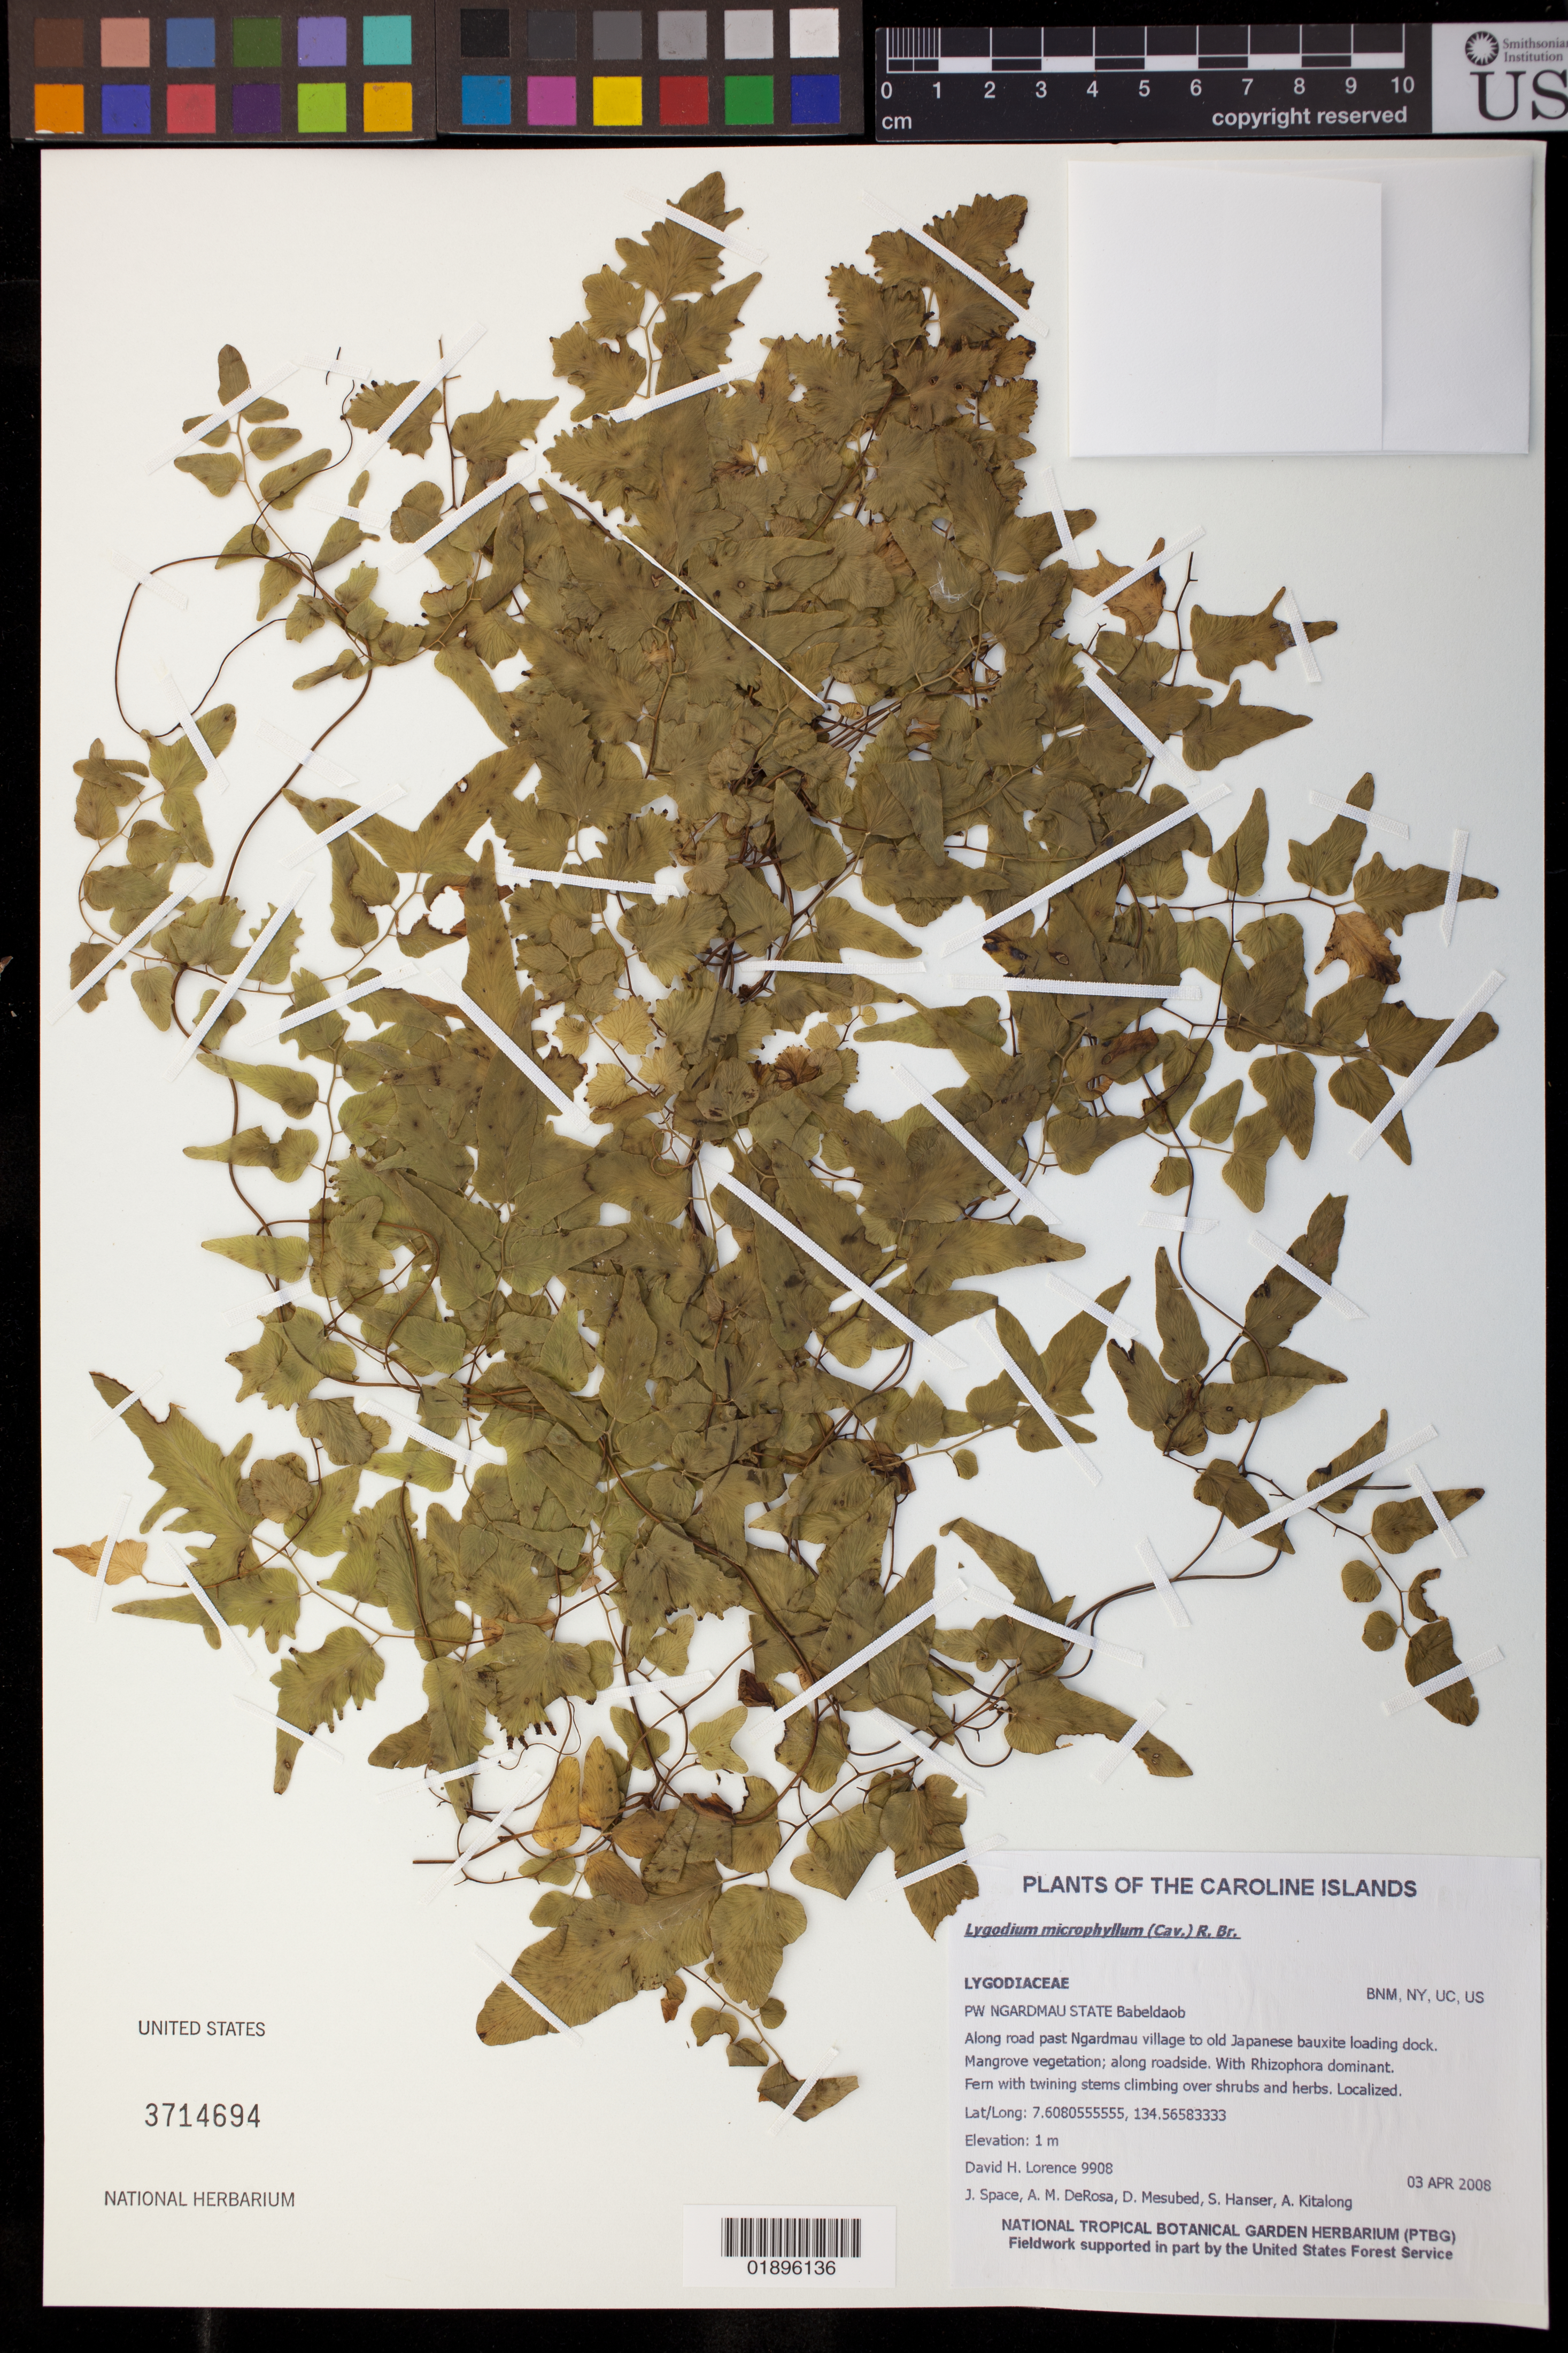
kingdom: Plantae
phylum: Tracheophyta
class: Polypodiopsida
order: Schizaeales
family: Lygodiaceae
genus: Lygodium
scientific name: Lygodium microphyllum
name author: (Cav.) R. Br.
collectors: D. Lorence, J. Space, A. DeRosa, D. Mesubed, S. Hanser & A. Kitalong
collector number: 9908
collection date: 2008-04-03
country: Palau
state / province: Ngardmau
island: Babeldaob [Babelthuap]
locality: Along road past Ngardmau village to old Japanese bauxite loading dock.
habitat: Mangrove vegetation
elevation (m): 1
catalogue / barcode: US 3714694